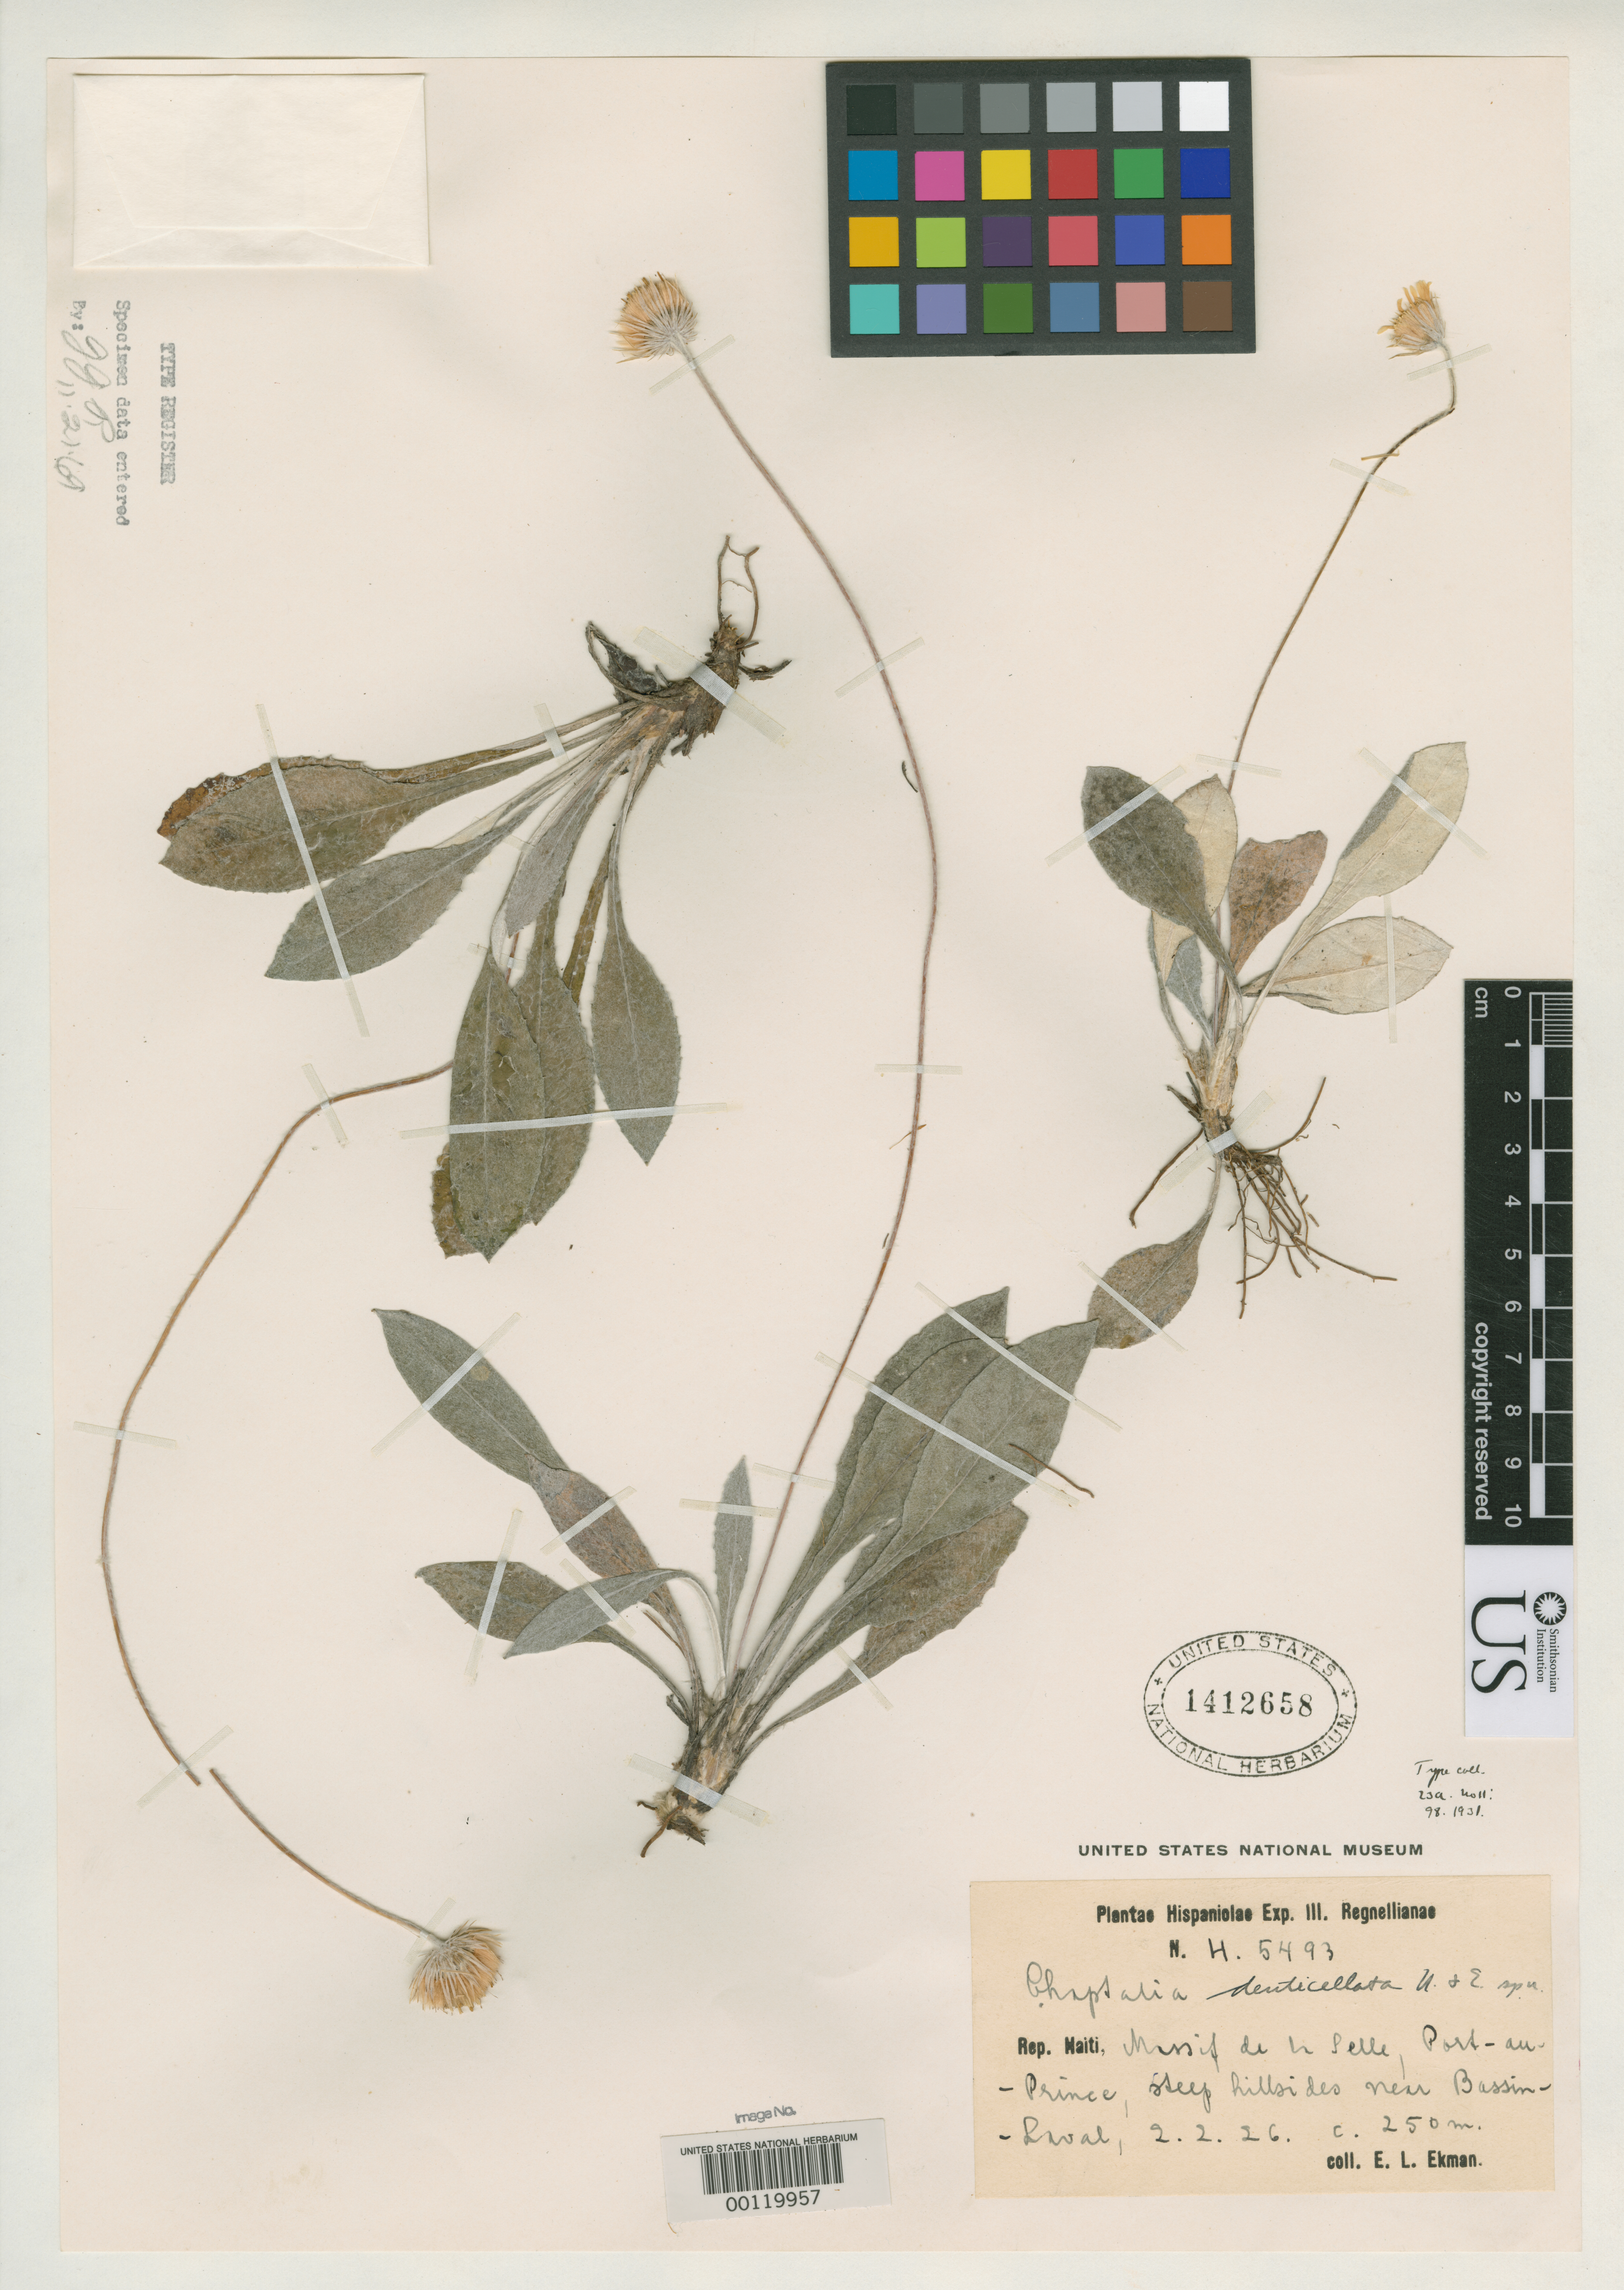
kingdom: Plantae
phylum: Tracheophyta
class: Magnoliopsida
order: Asterales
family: Asteraceae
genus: Chaptalia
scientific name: Chaptalia denticellata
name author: Urb. & Ekman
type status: Isotype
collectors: E. L. Ekman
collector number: H 5493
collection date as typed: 02 Feb 1926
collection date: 1926-02-02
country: Haiti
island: Hispaniola Island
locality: Massif de la Selle, Port-au-Prince, near Bassin Laval.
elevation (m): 250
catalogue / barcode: US 1412658